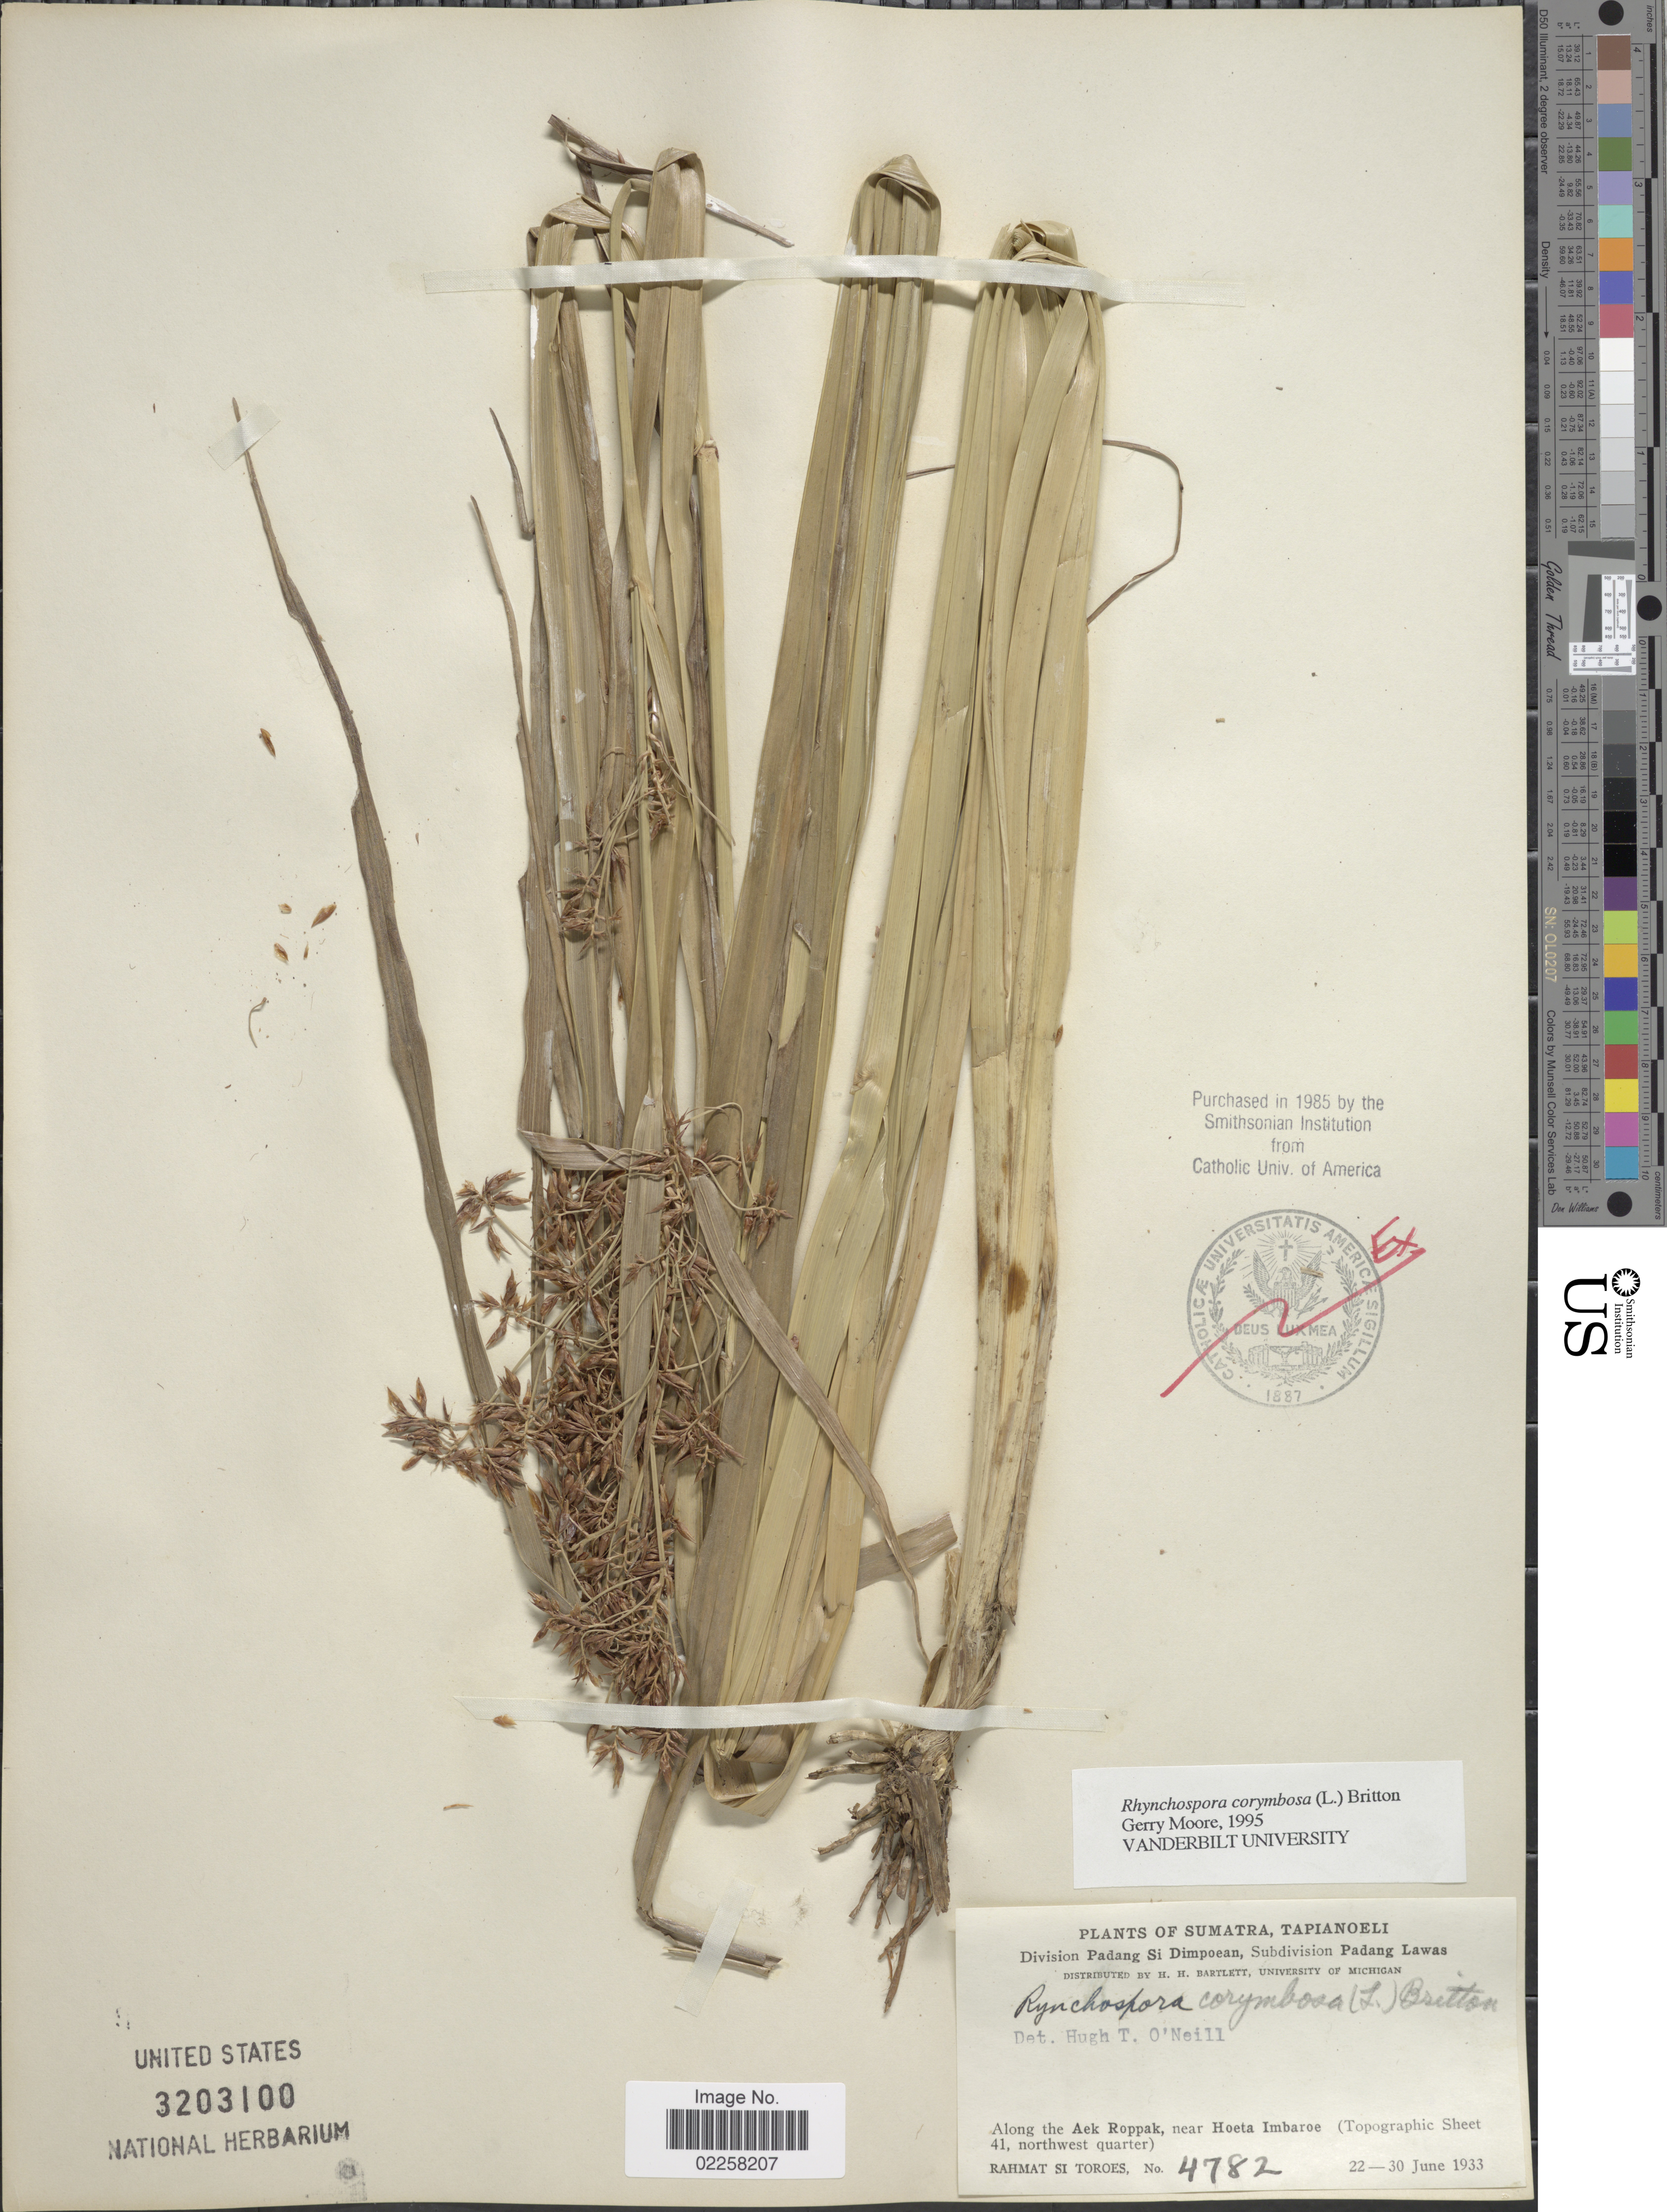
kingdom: Plantae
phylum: Tracheophyta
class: Liliopsida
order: Poales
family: Cyperaceae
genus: Rhynchospora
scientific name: Rhynchospora corymbosa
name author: (L.) Britton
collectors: Rahmat Si Boeea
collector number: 4782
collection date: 1933-06-22/1933-06-30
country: Indonesia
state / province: Sumatra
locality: Tapianoeli. Division Padang Si Dimpoean, Subdivision Padang Lawas. Along the Aek Roppak, near Hoeta Imbaroe (Topographic Sheet 41, northwest quarter)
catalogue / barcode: US 3203100